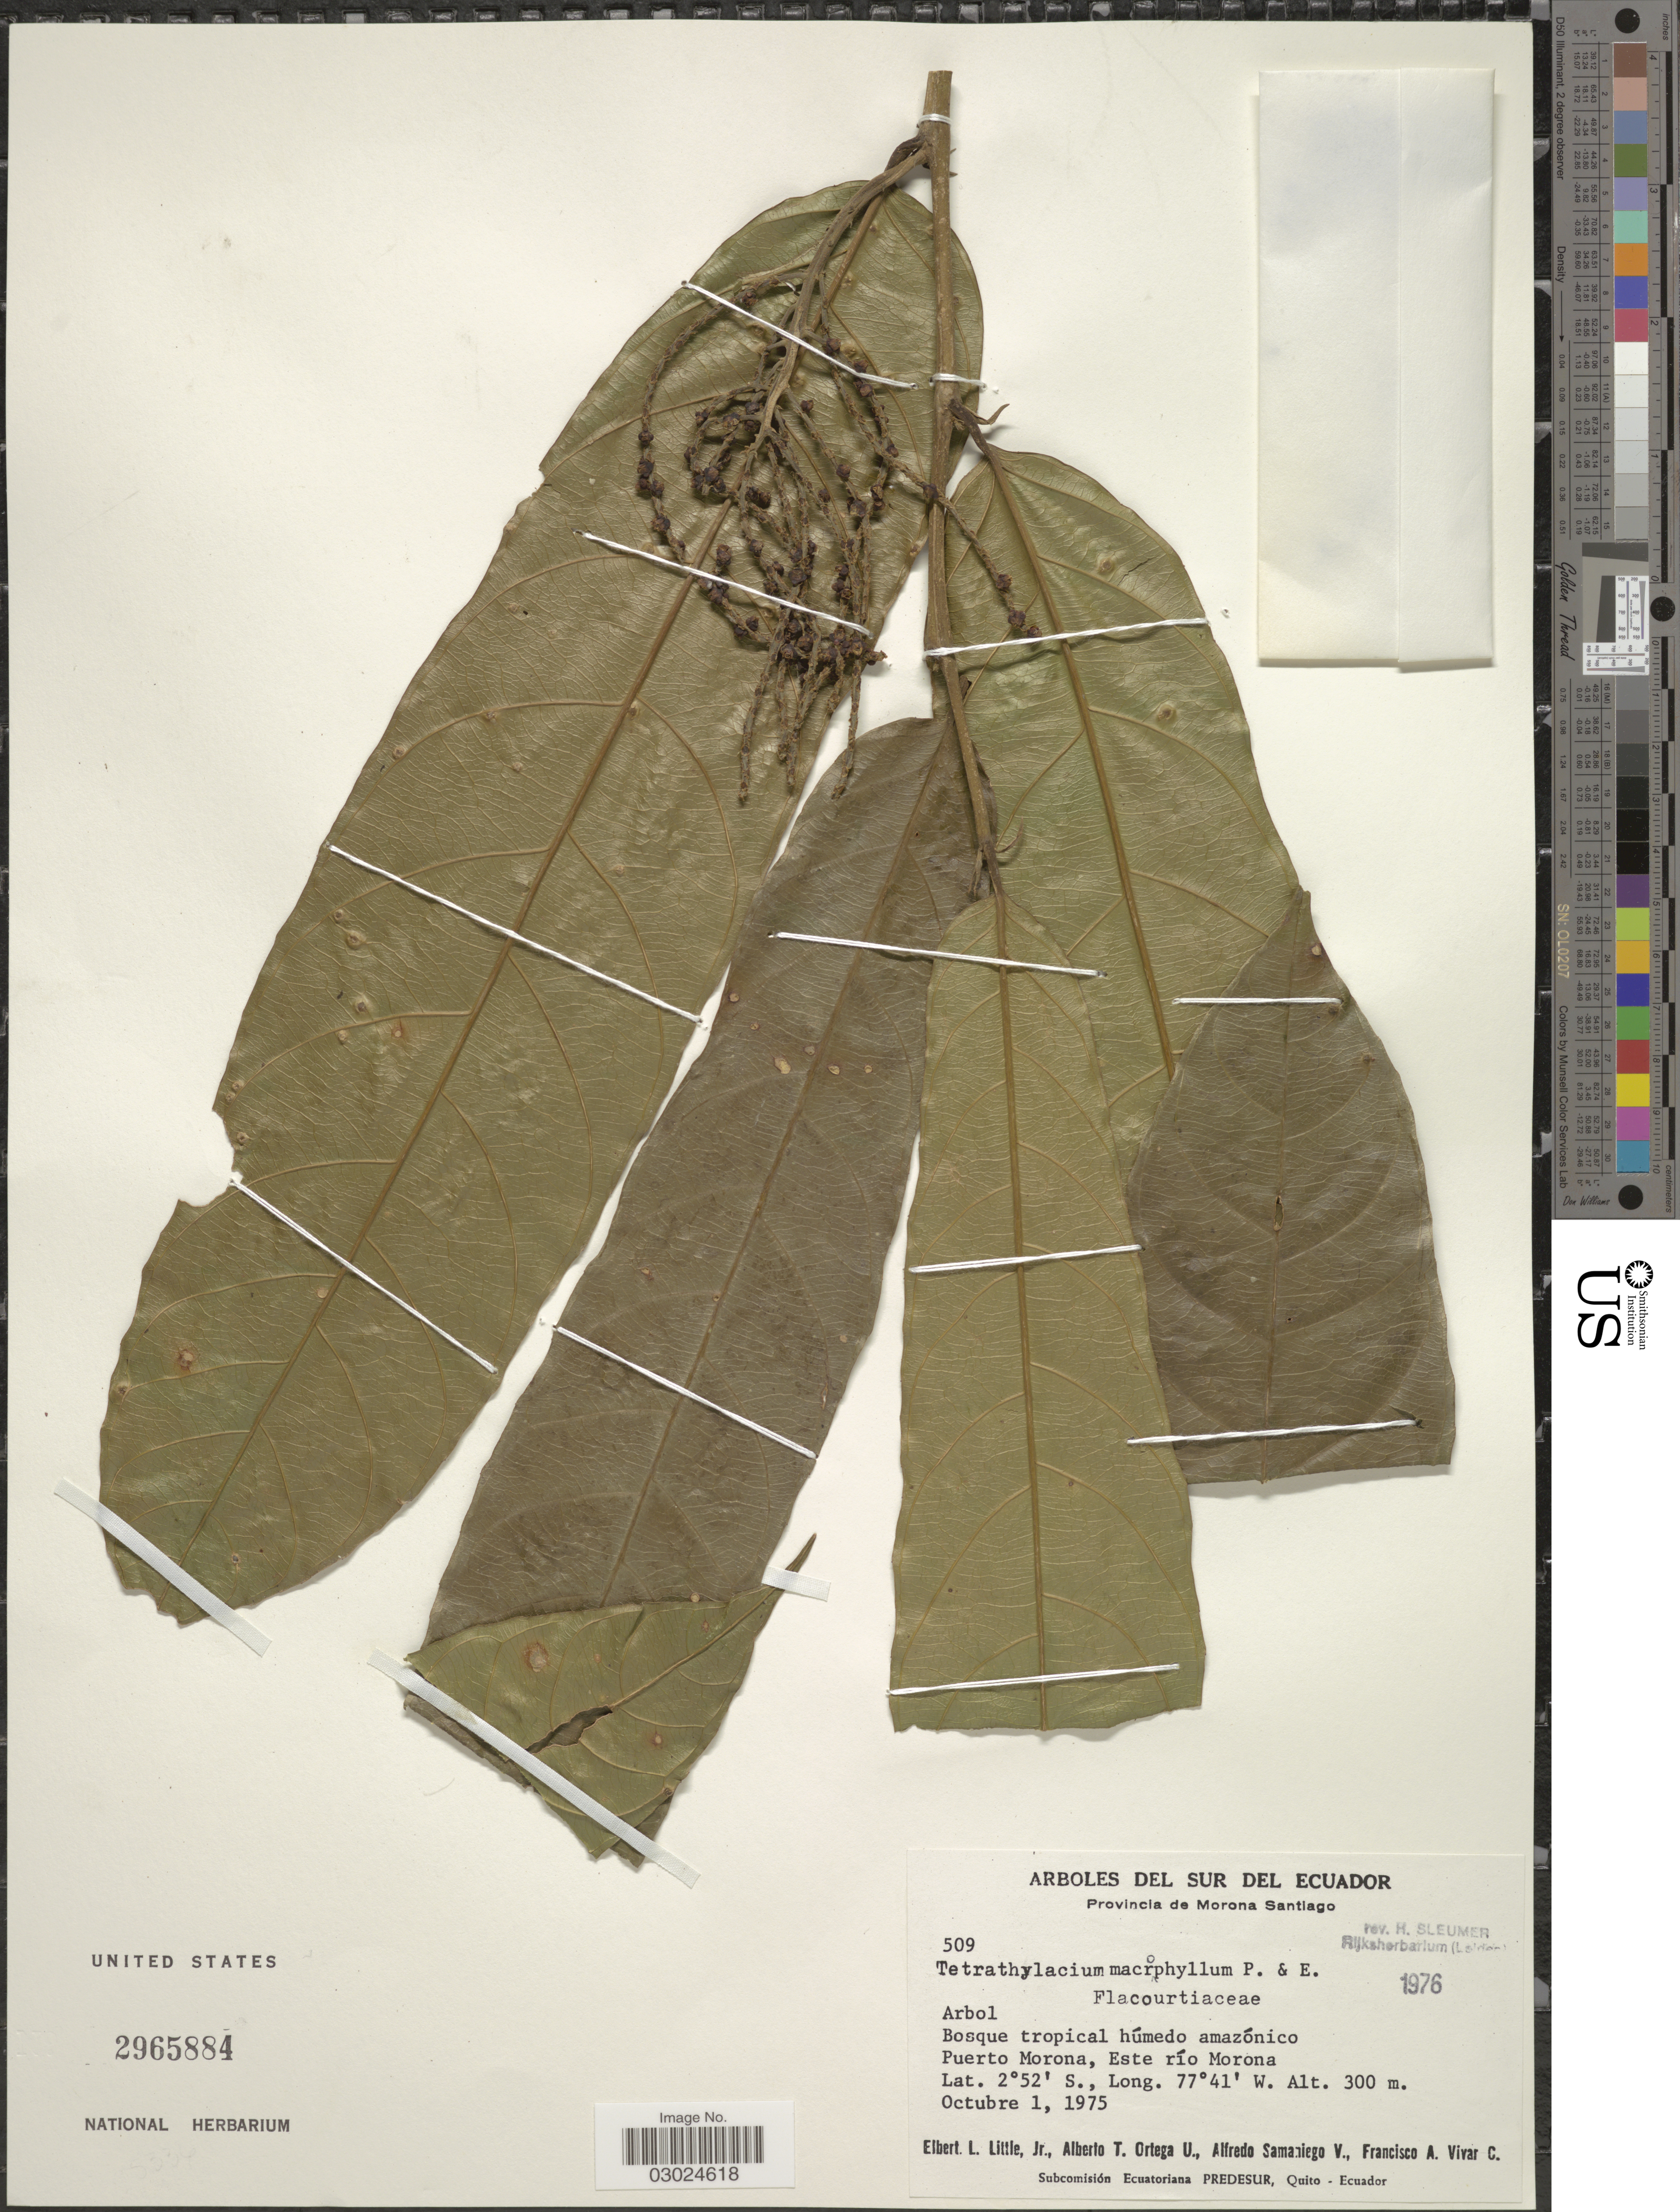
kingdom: Plantae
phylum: Tracheophyta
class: Magnoliopsida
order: Malpighiales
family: Salicaceae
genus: Tetrathylacium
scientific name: Tetrathylacium macrophyllum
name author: Poepp.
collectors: E. L. Little, A. T. Ortega U., A. V. Samaniego & F. A. Vivar C.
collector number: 509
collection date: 1975-10-01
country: Ecuador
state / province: Morona-Santiago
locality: Sur del Ecuador. Puerto Morona, Este río Morona.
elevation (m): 300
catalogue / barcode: US 2965884